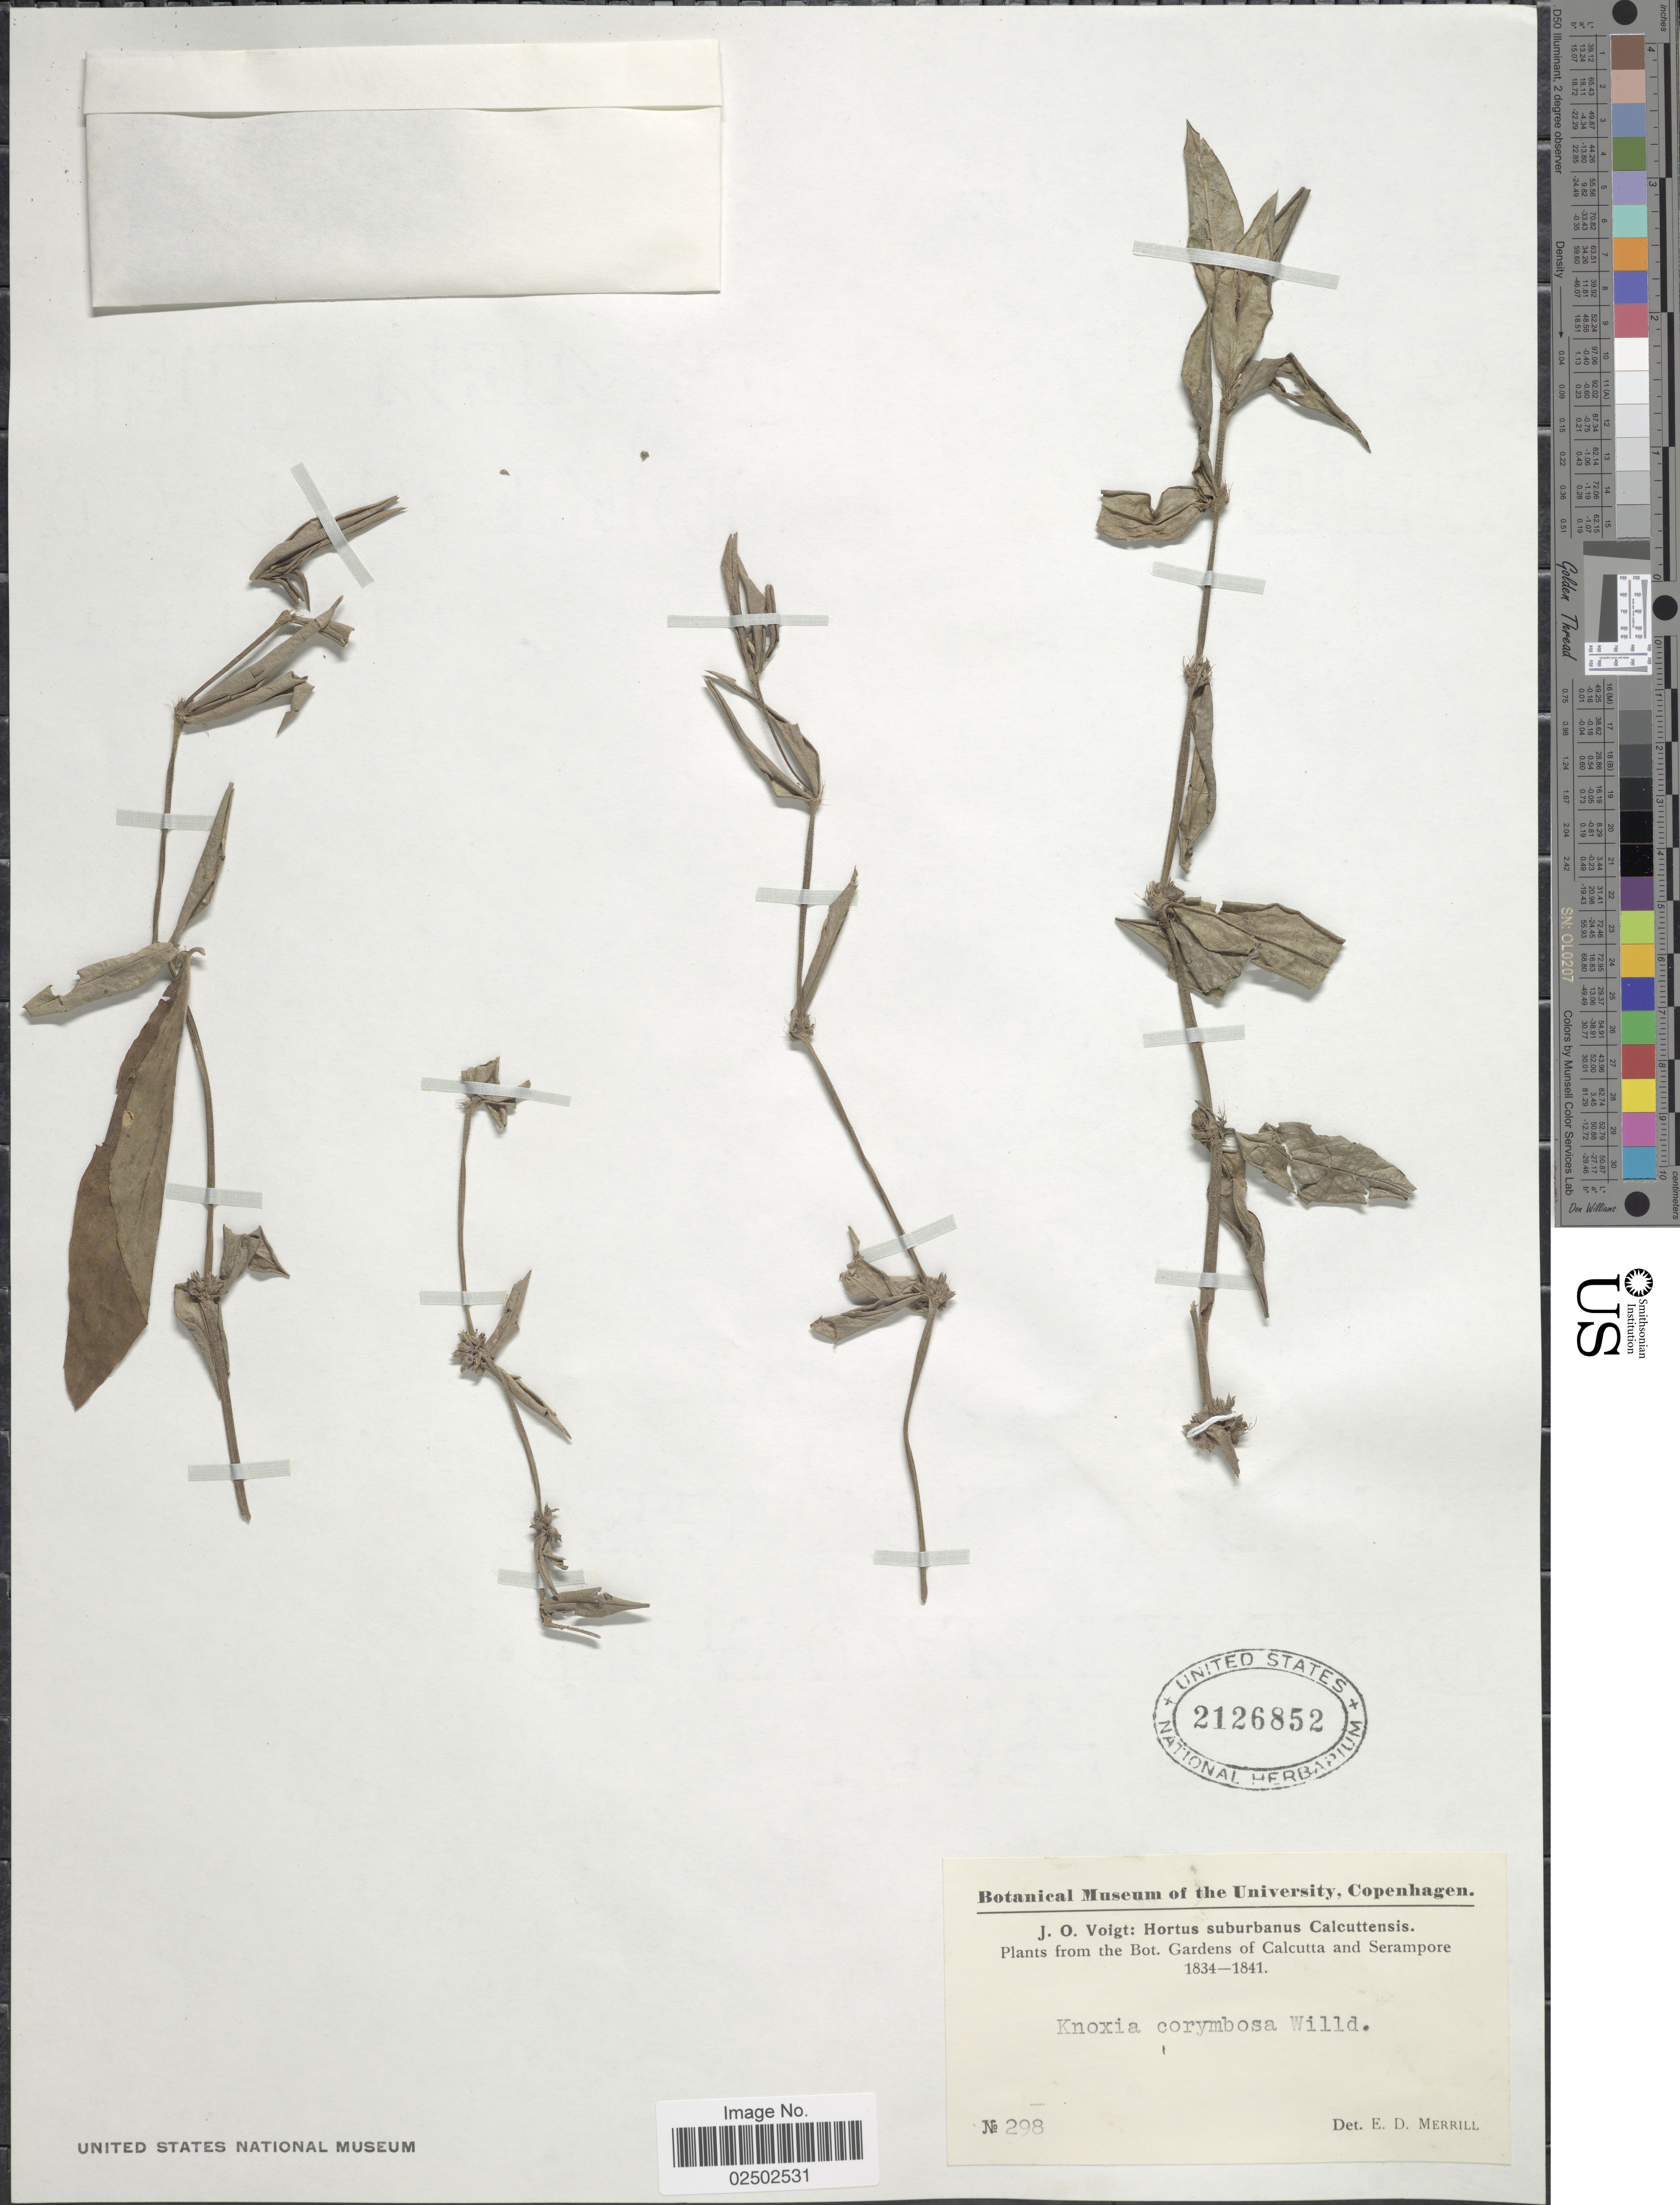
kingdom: Plantae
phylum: Tracheophyta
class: Magnoliopsida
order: Gentianales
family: Rubiaceae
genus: Knoxia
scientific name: Knoxia corymbosa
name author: Willd.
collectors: J. O. Voigt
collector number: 298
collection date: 1834/1841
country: India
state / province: West Bengal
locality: The Bot. Gardens of Calcutta and Serampore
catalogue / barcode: US 2126852